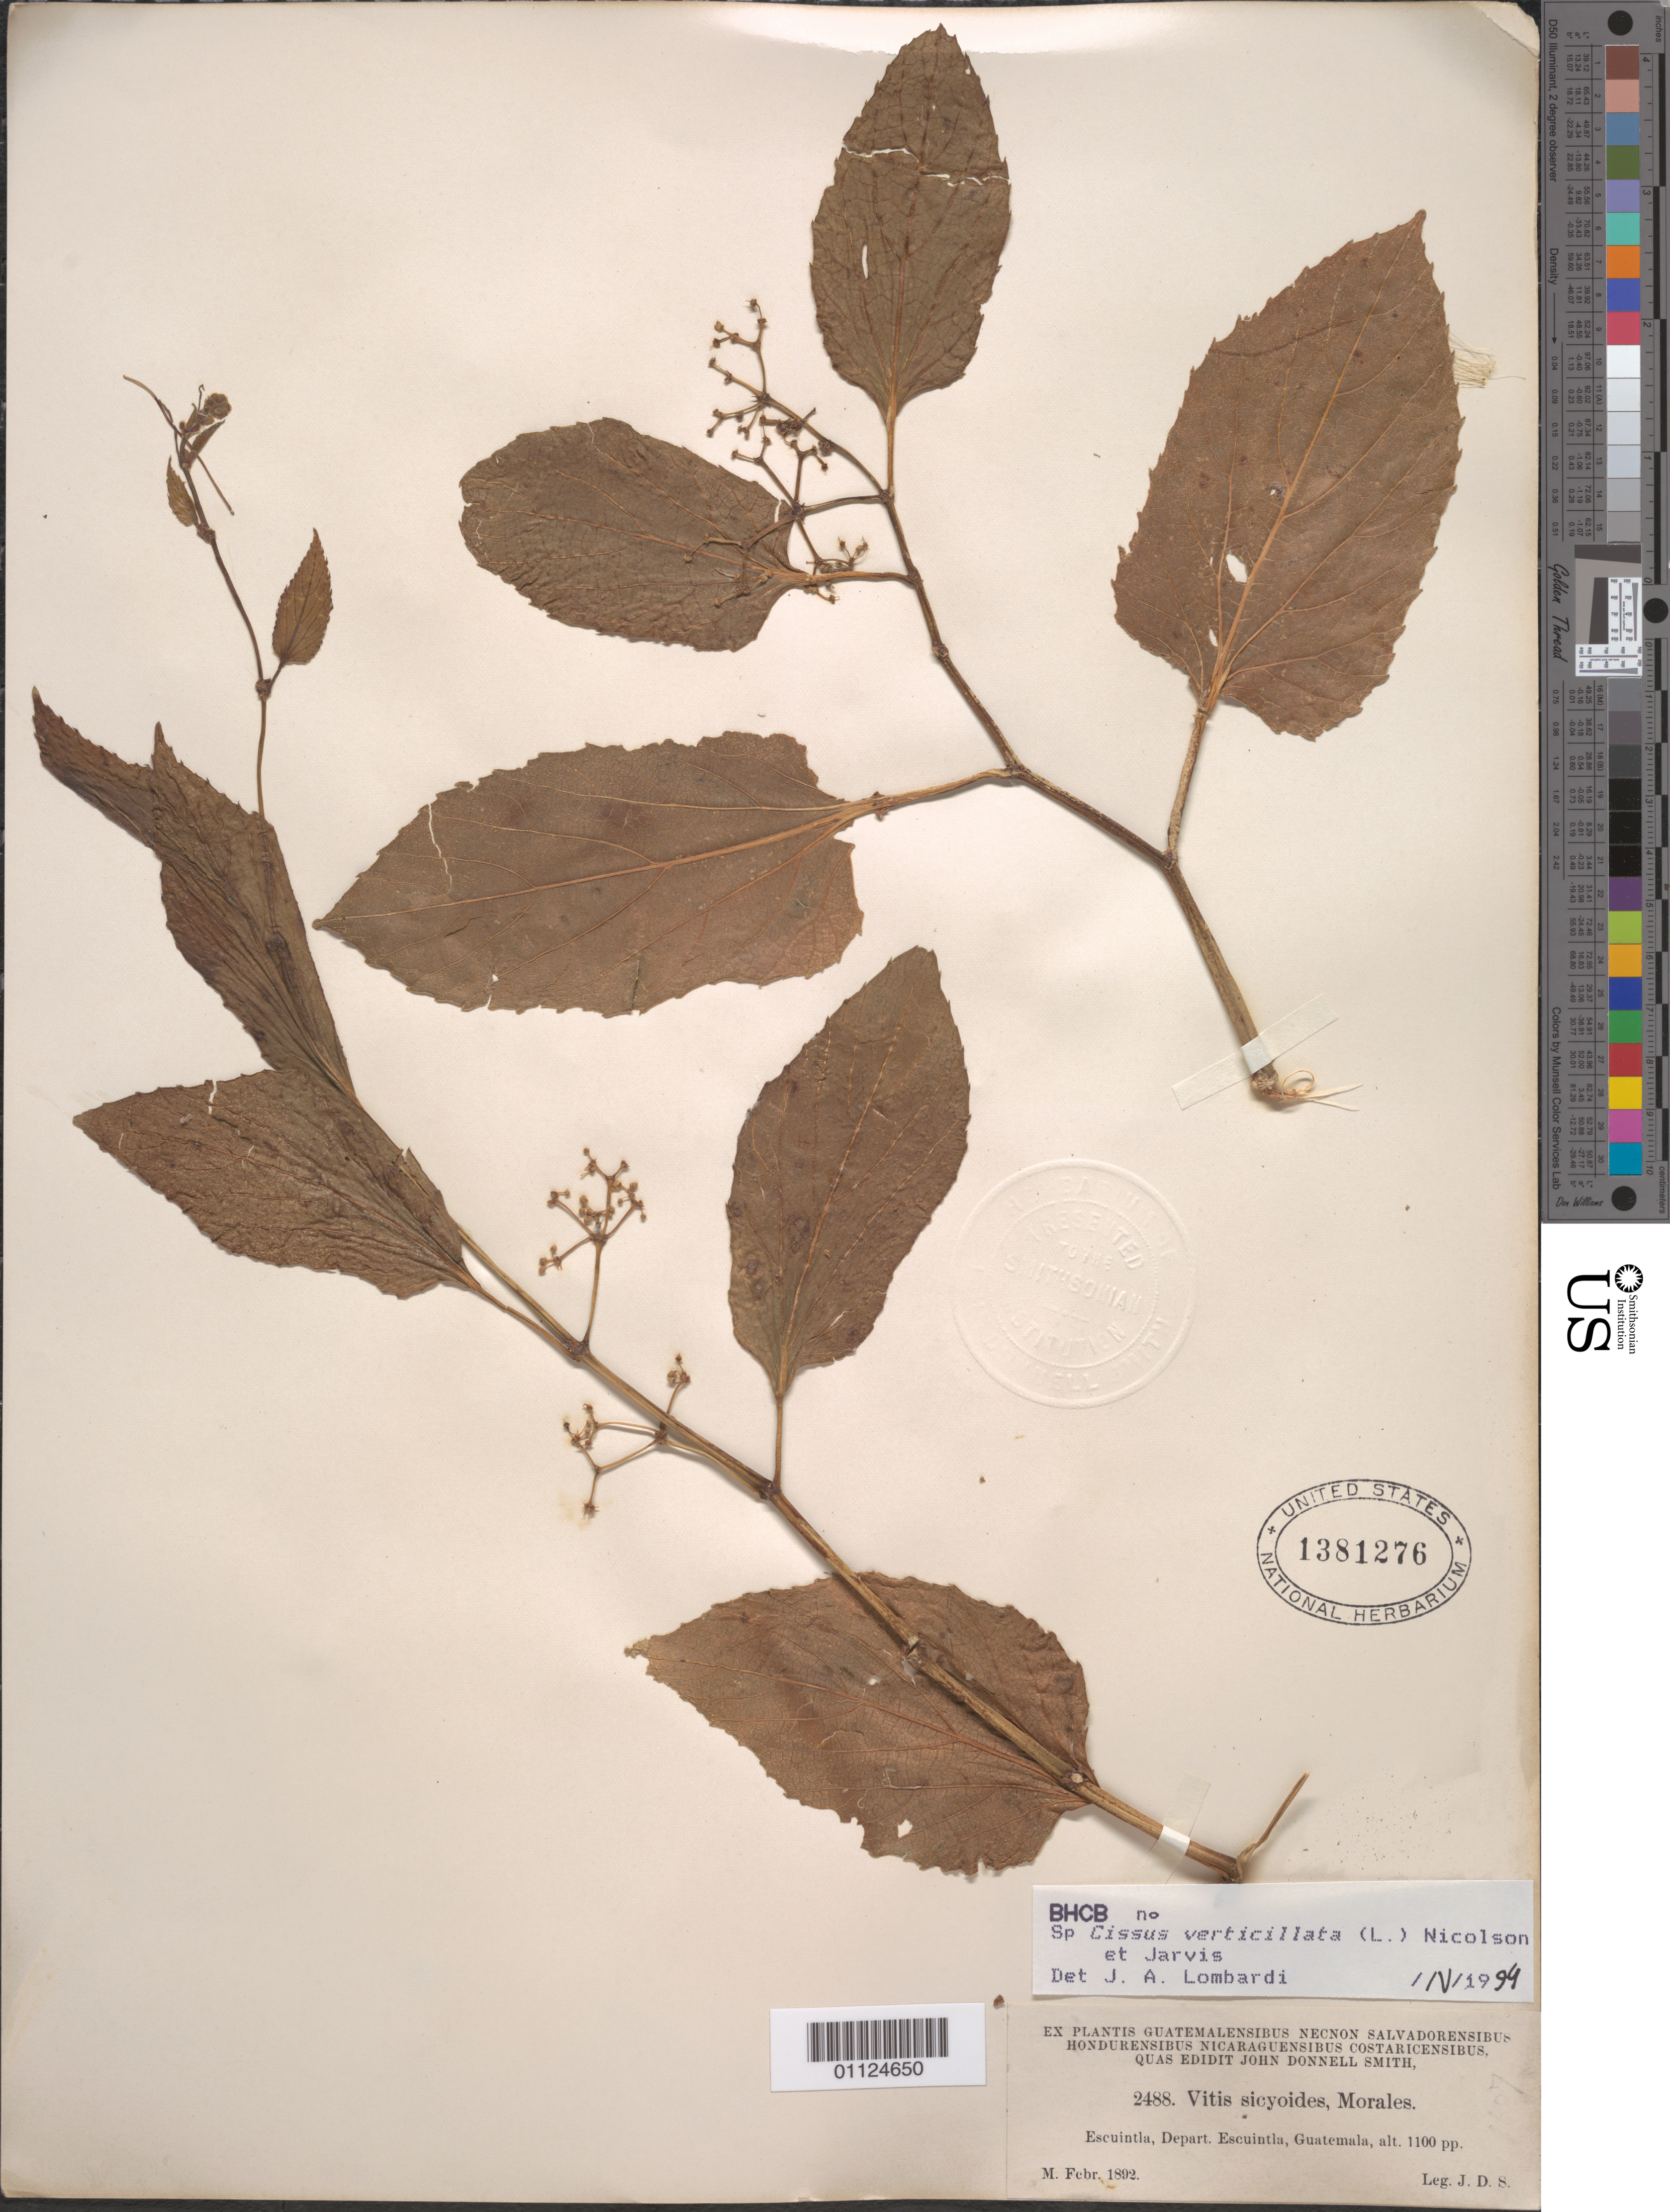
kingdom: Plantae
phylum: Tracheophyta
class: Magnoliopsida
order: Vitales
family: Vitaceae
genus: Cissus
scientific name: Cissus verticillata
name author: (L.) Nicolson & C.E. Jarvis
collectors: ex Herb. John Donnell Smith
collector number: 2488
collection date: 1892-02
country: Guatemala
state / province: Escuintla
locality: Escuintla.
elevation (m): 335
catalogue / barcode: US 1381276